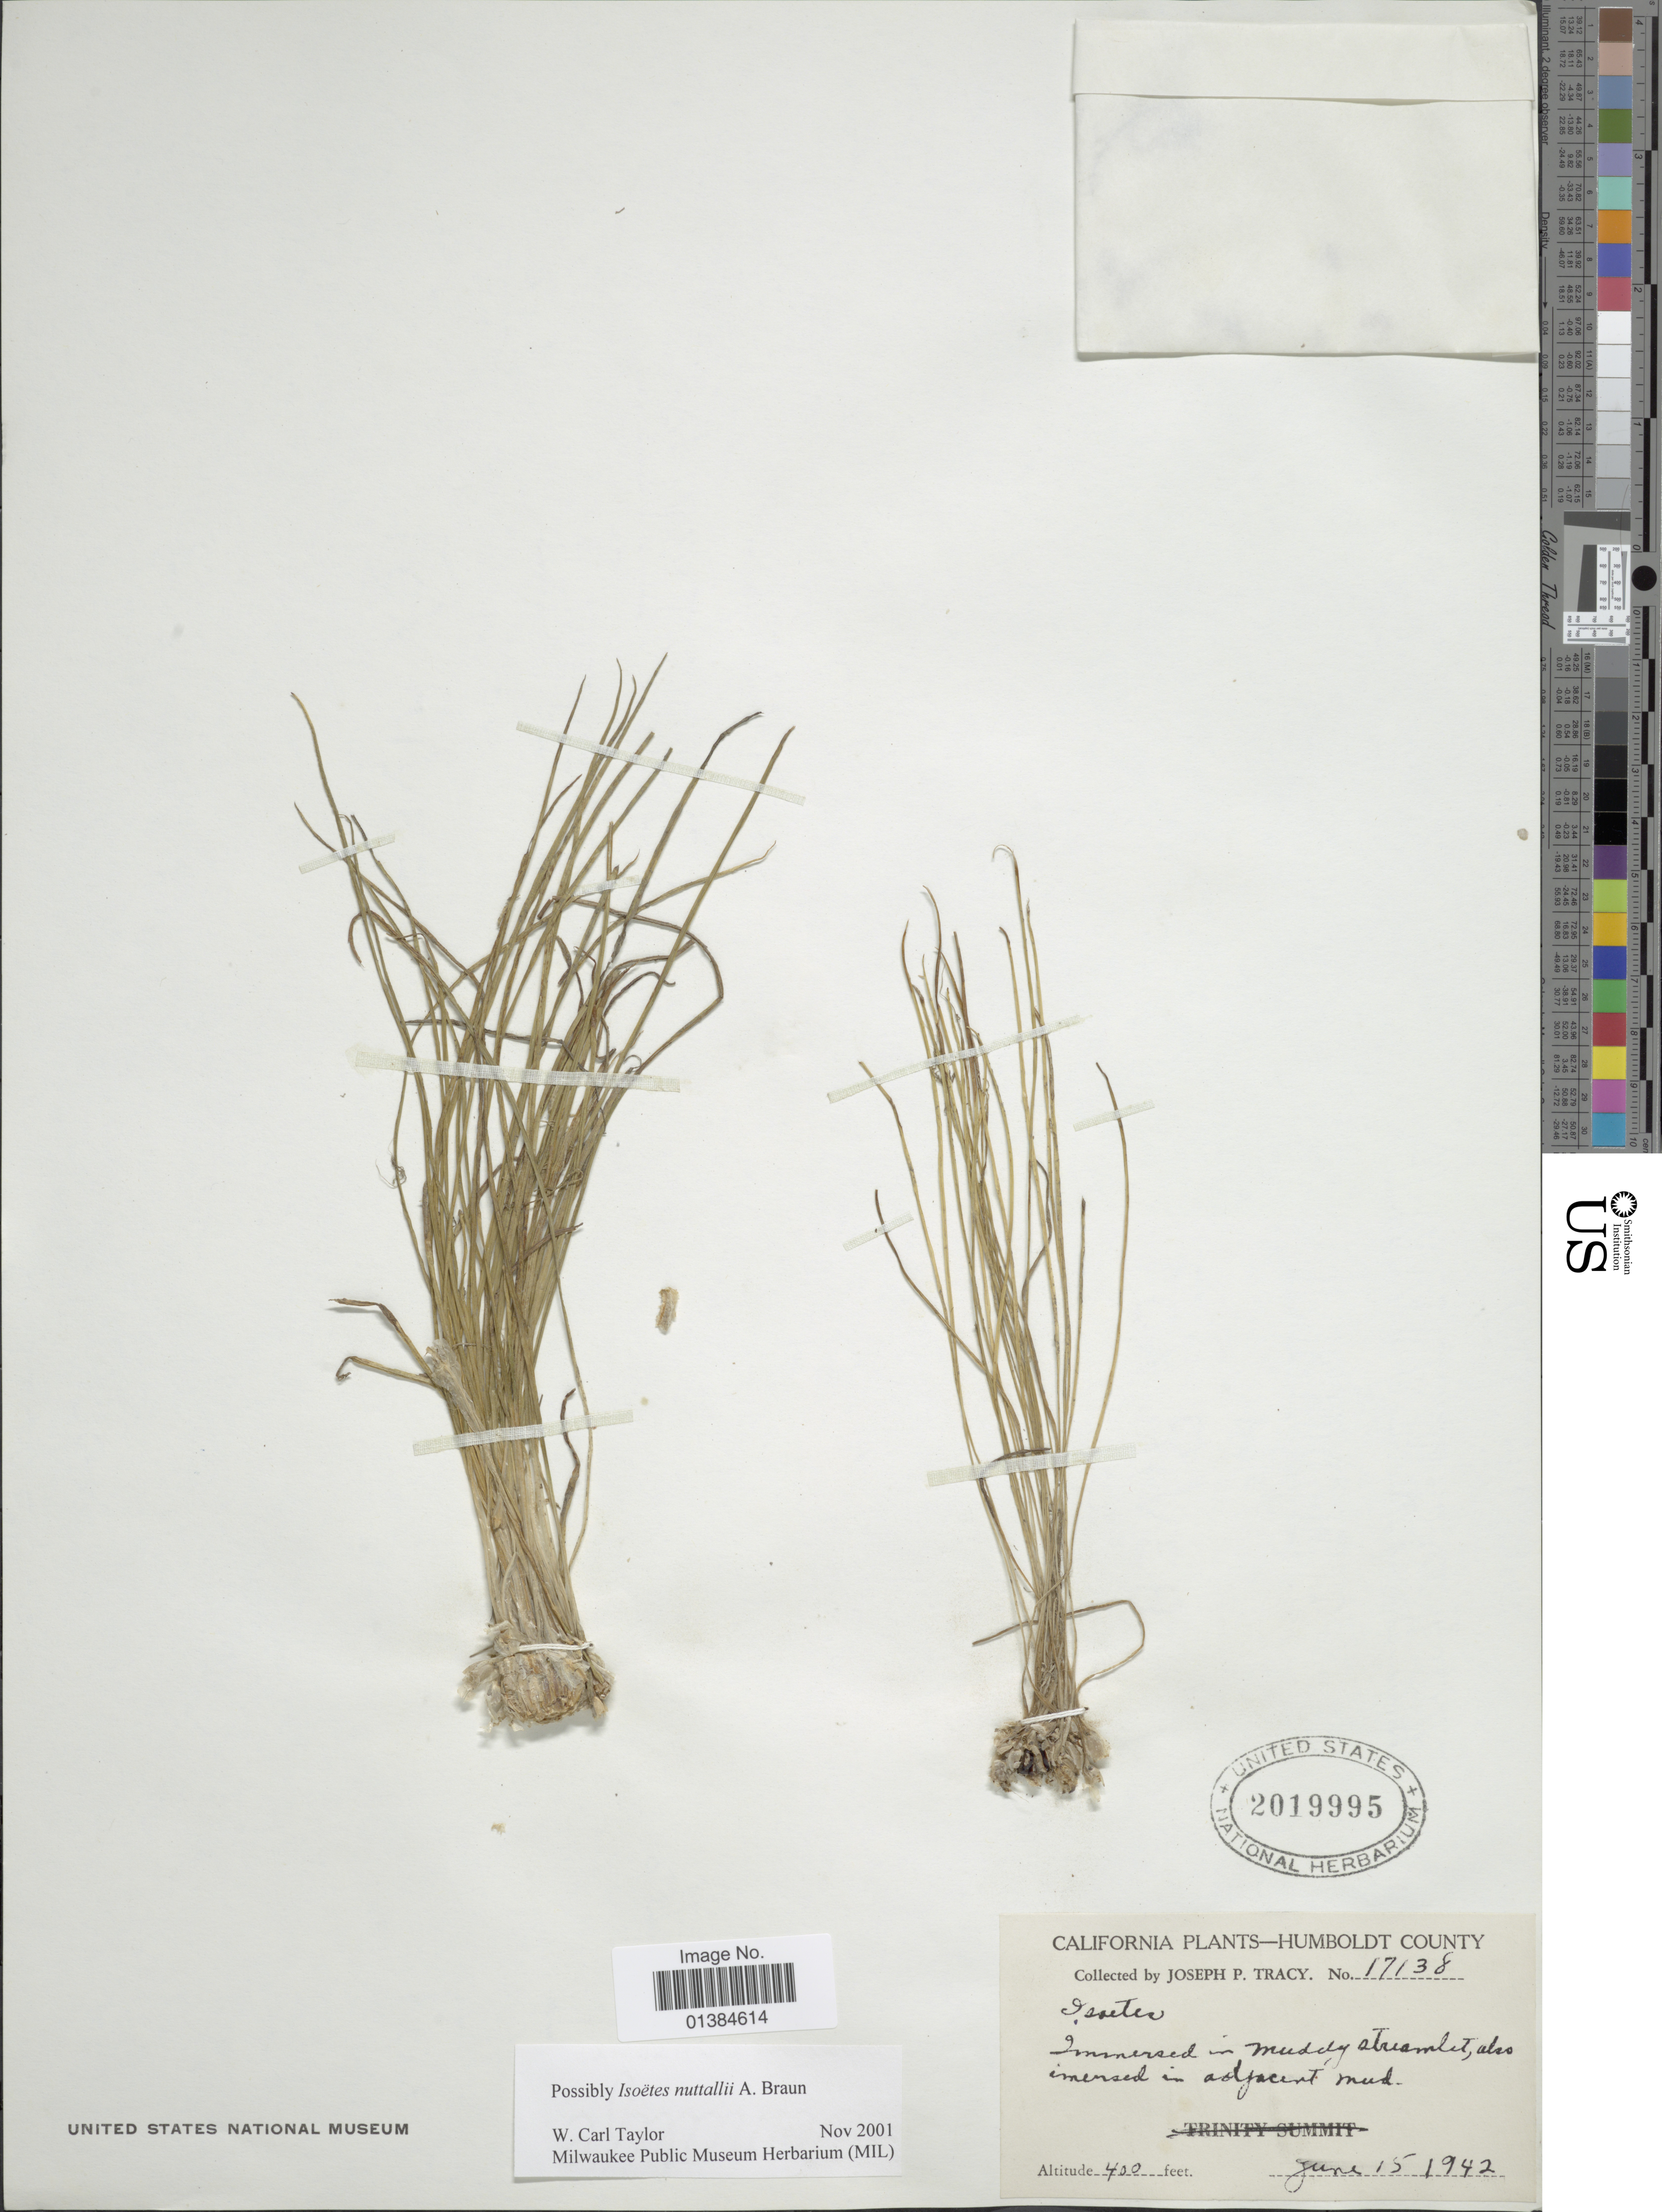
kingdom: Plantae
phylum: Tracheophyta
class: Lycopodiopsida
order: Isoetales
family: Isoetaceae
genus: Isoetes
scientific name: Isoetes nuttallii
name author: A. Braun ex Engelm.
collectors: J. Tracy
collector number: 17138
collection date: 1942-06-15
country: United States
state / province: California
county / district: Humboldt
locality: Humboldt County.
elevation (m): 122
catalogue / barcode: US 2019995